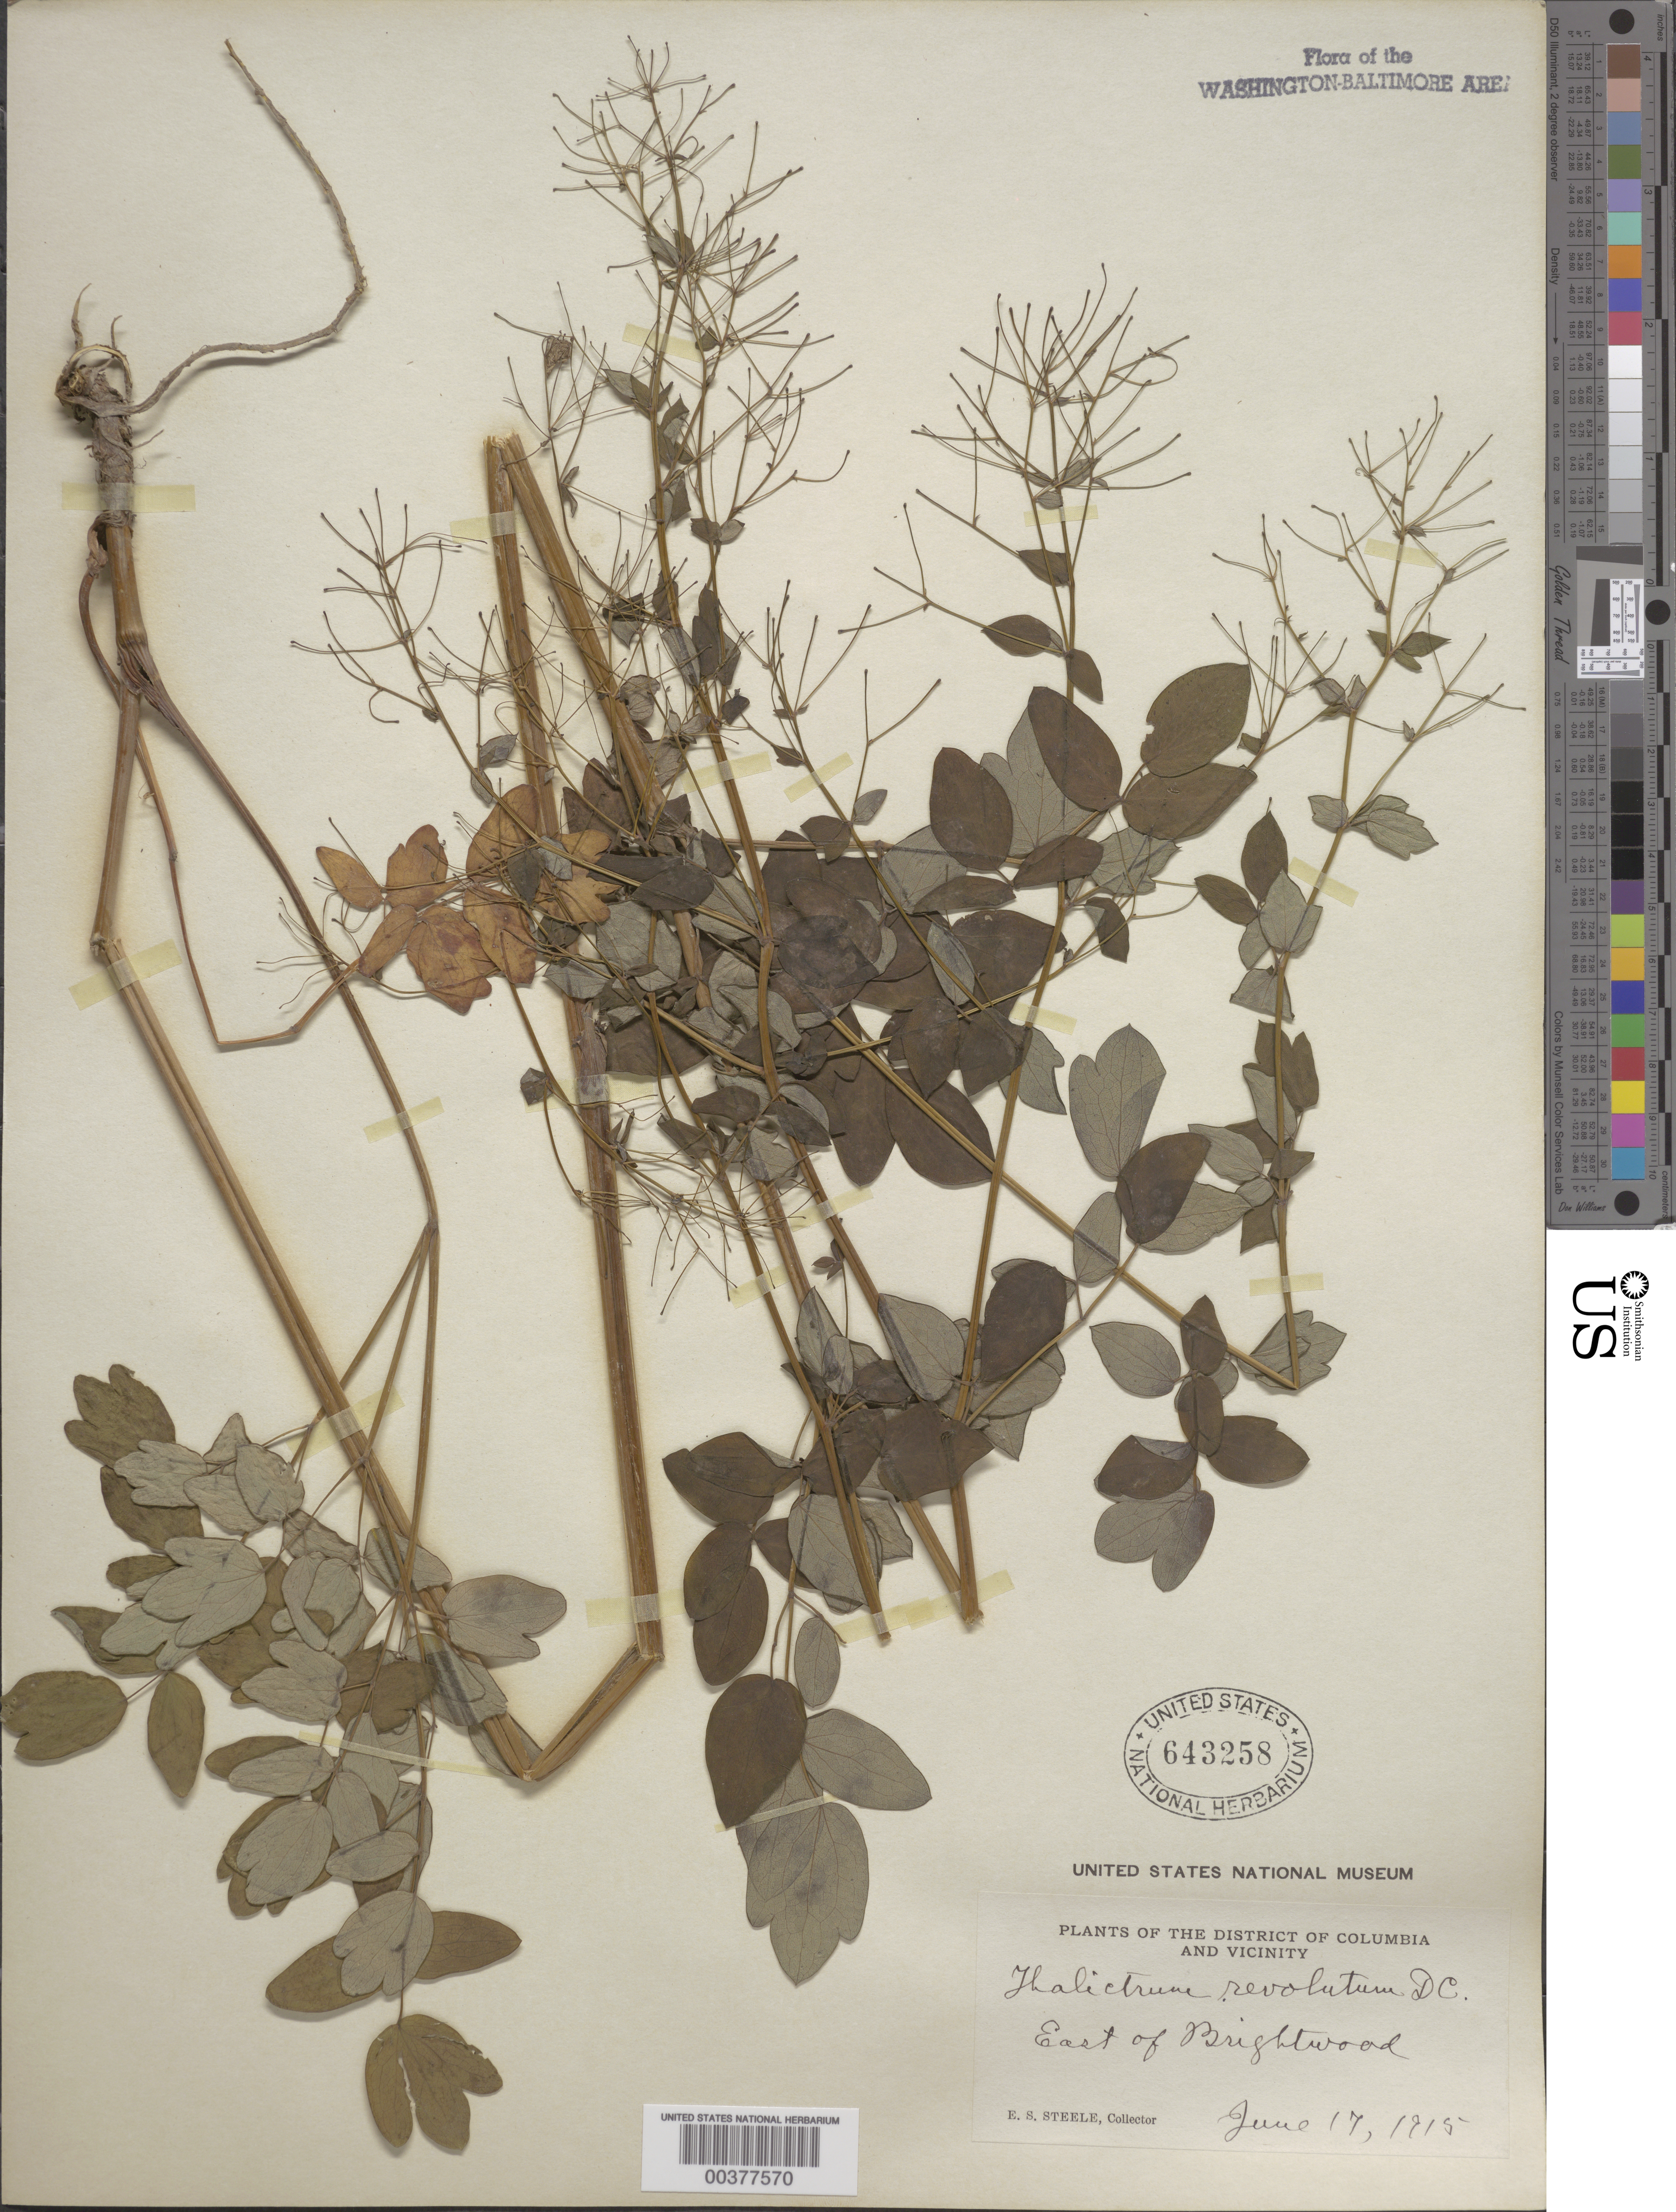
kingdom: Plantae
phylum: Tracheophyta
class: Magnoliopsida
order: Ranunculales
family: Ranunculaceae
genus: Thalictrum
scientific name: Thalictrum amphibolum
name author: Greene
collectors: E. Steele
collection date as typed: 17 Jun 1915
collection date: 1915-06-17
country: United States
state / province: District of Columbia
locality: East of Brightwood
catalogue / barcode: US 643258